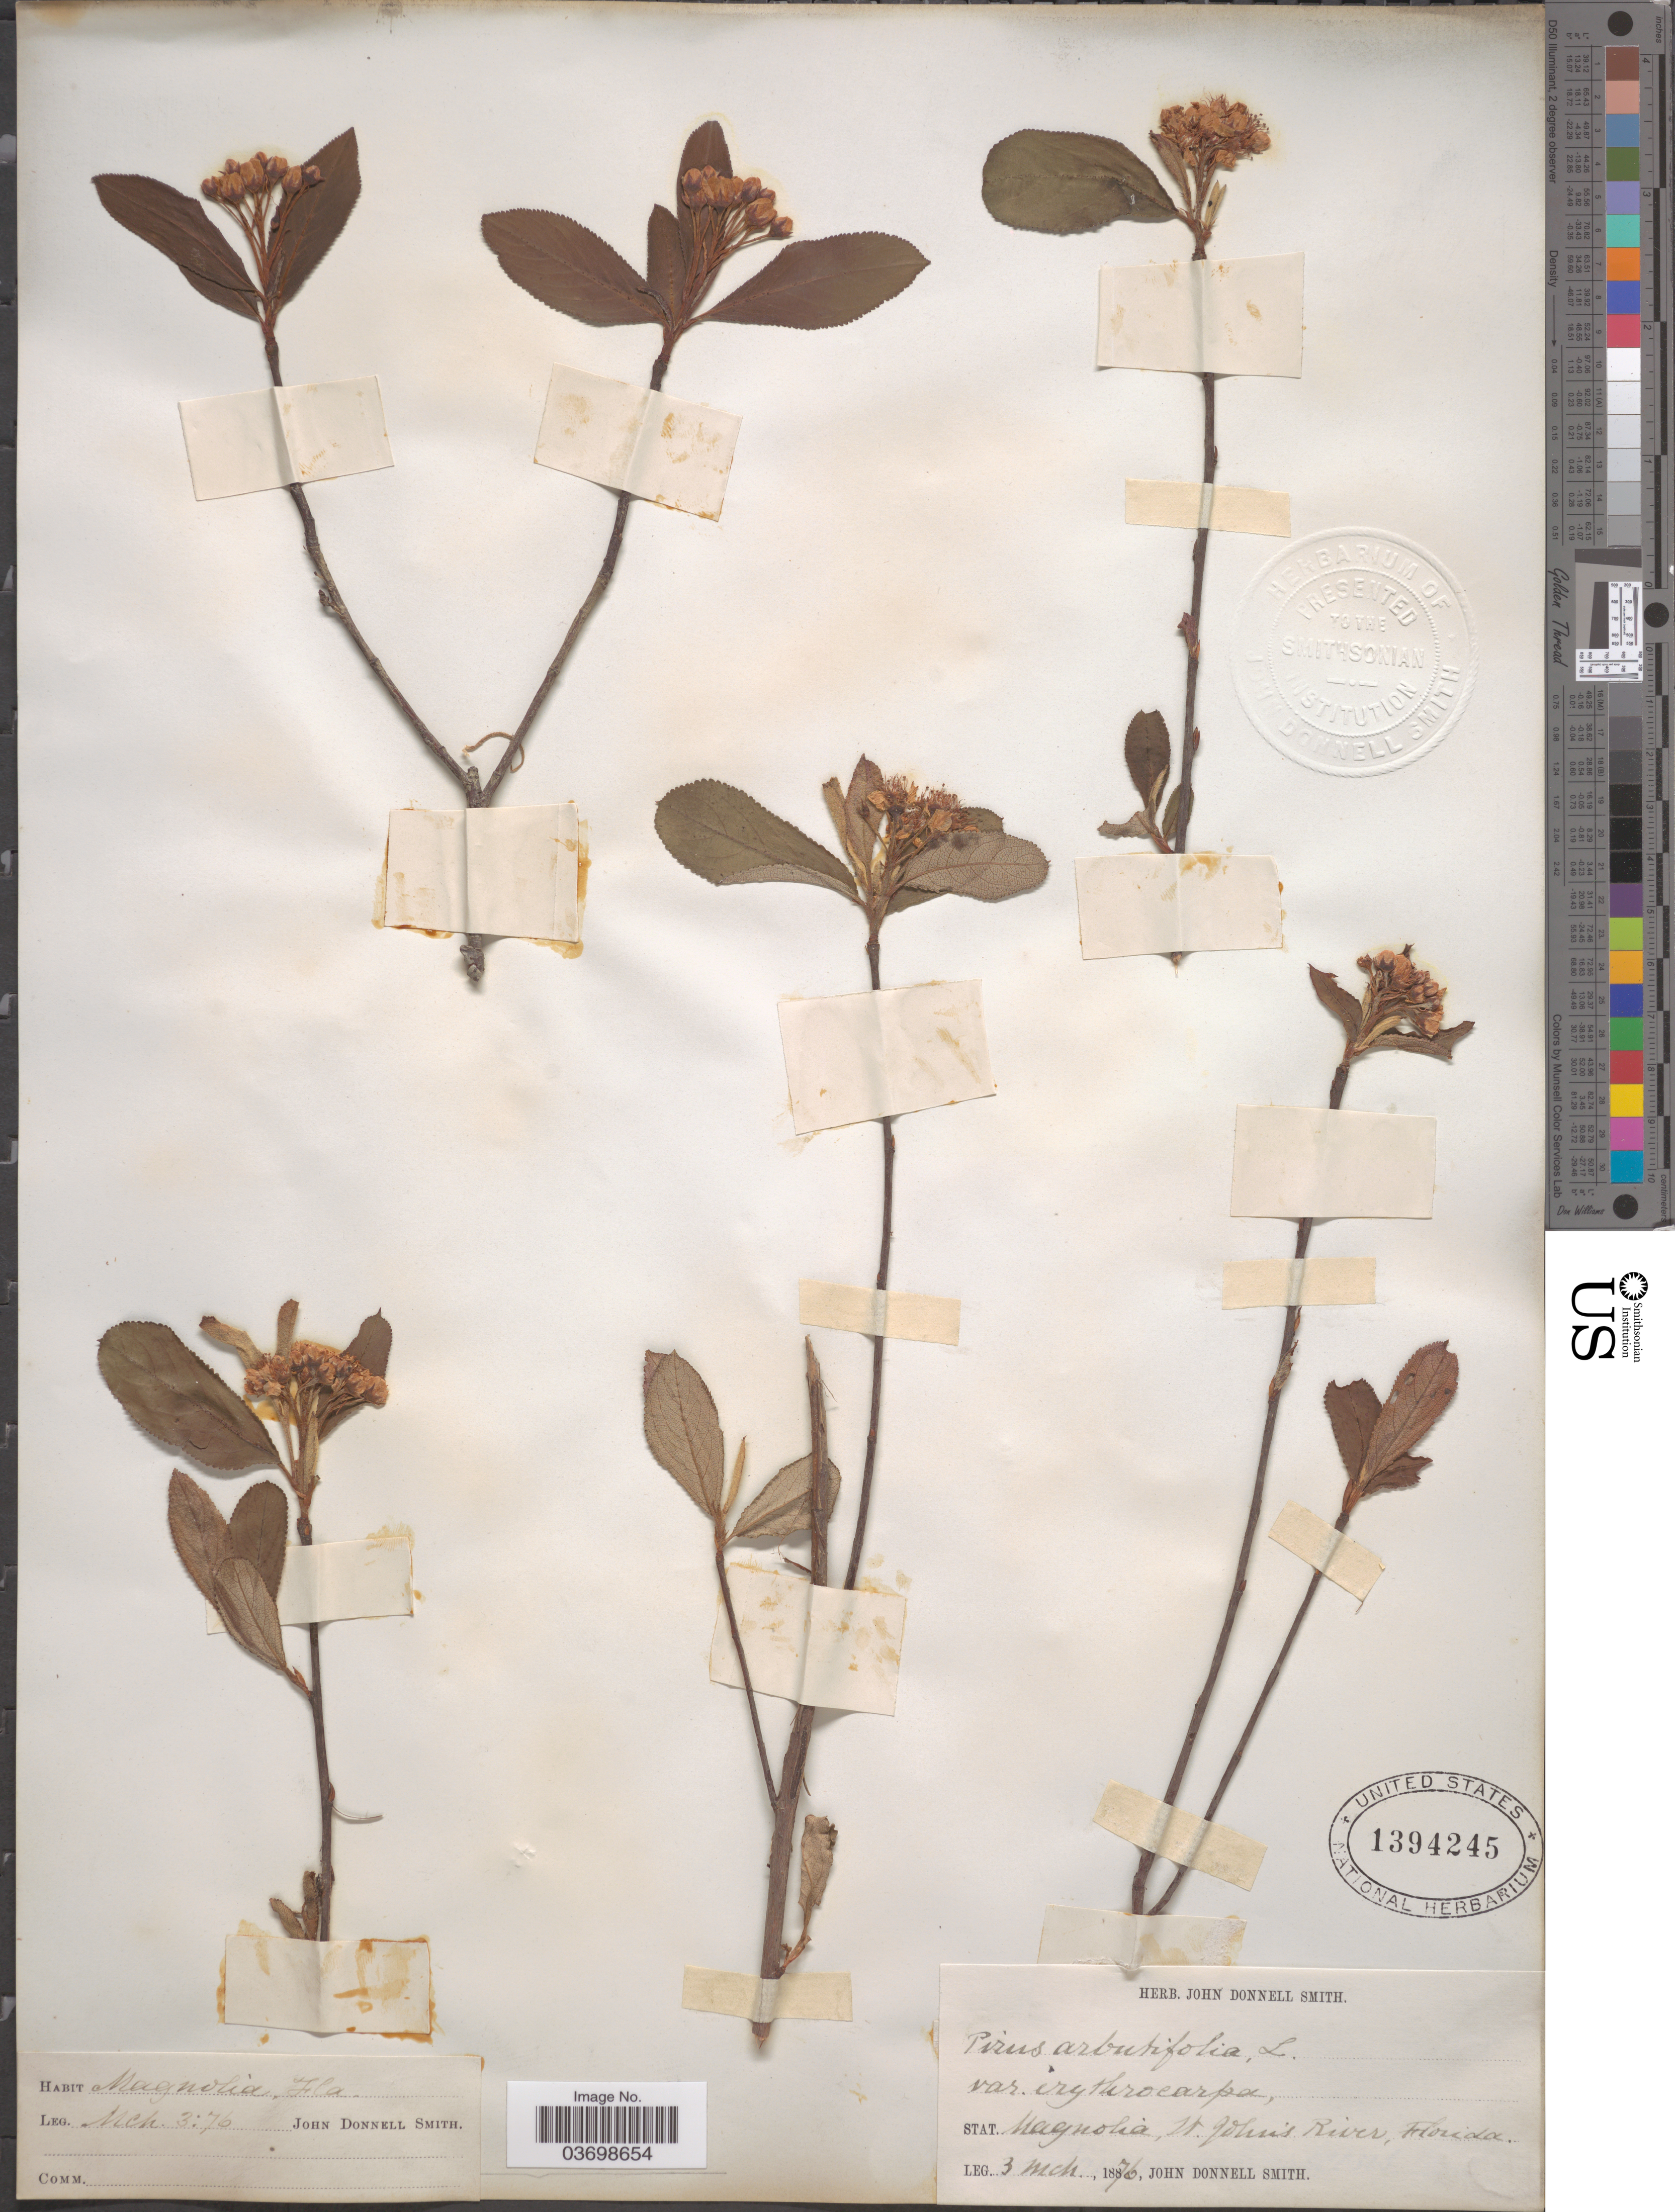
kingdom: Plantae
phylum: Tracheophyta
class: Magnoliopsida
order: Rosales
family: Rosaceae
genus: Aronia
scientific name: Aronia arbutifolia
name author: (L.) Pers.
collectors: J. Donnell Smith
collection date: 1876-03-03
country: United States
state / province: Florida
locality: Stat. Magnolia, St. John's River.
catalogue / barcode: US 1394245